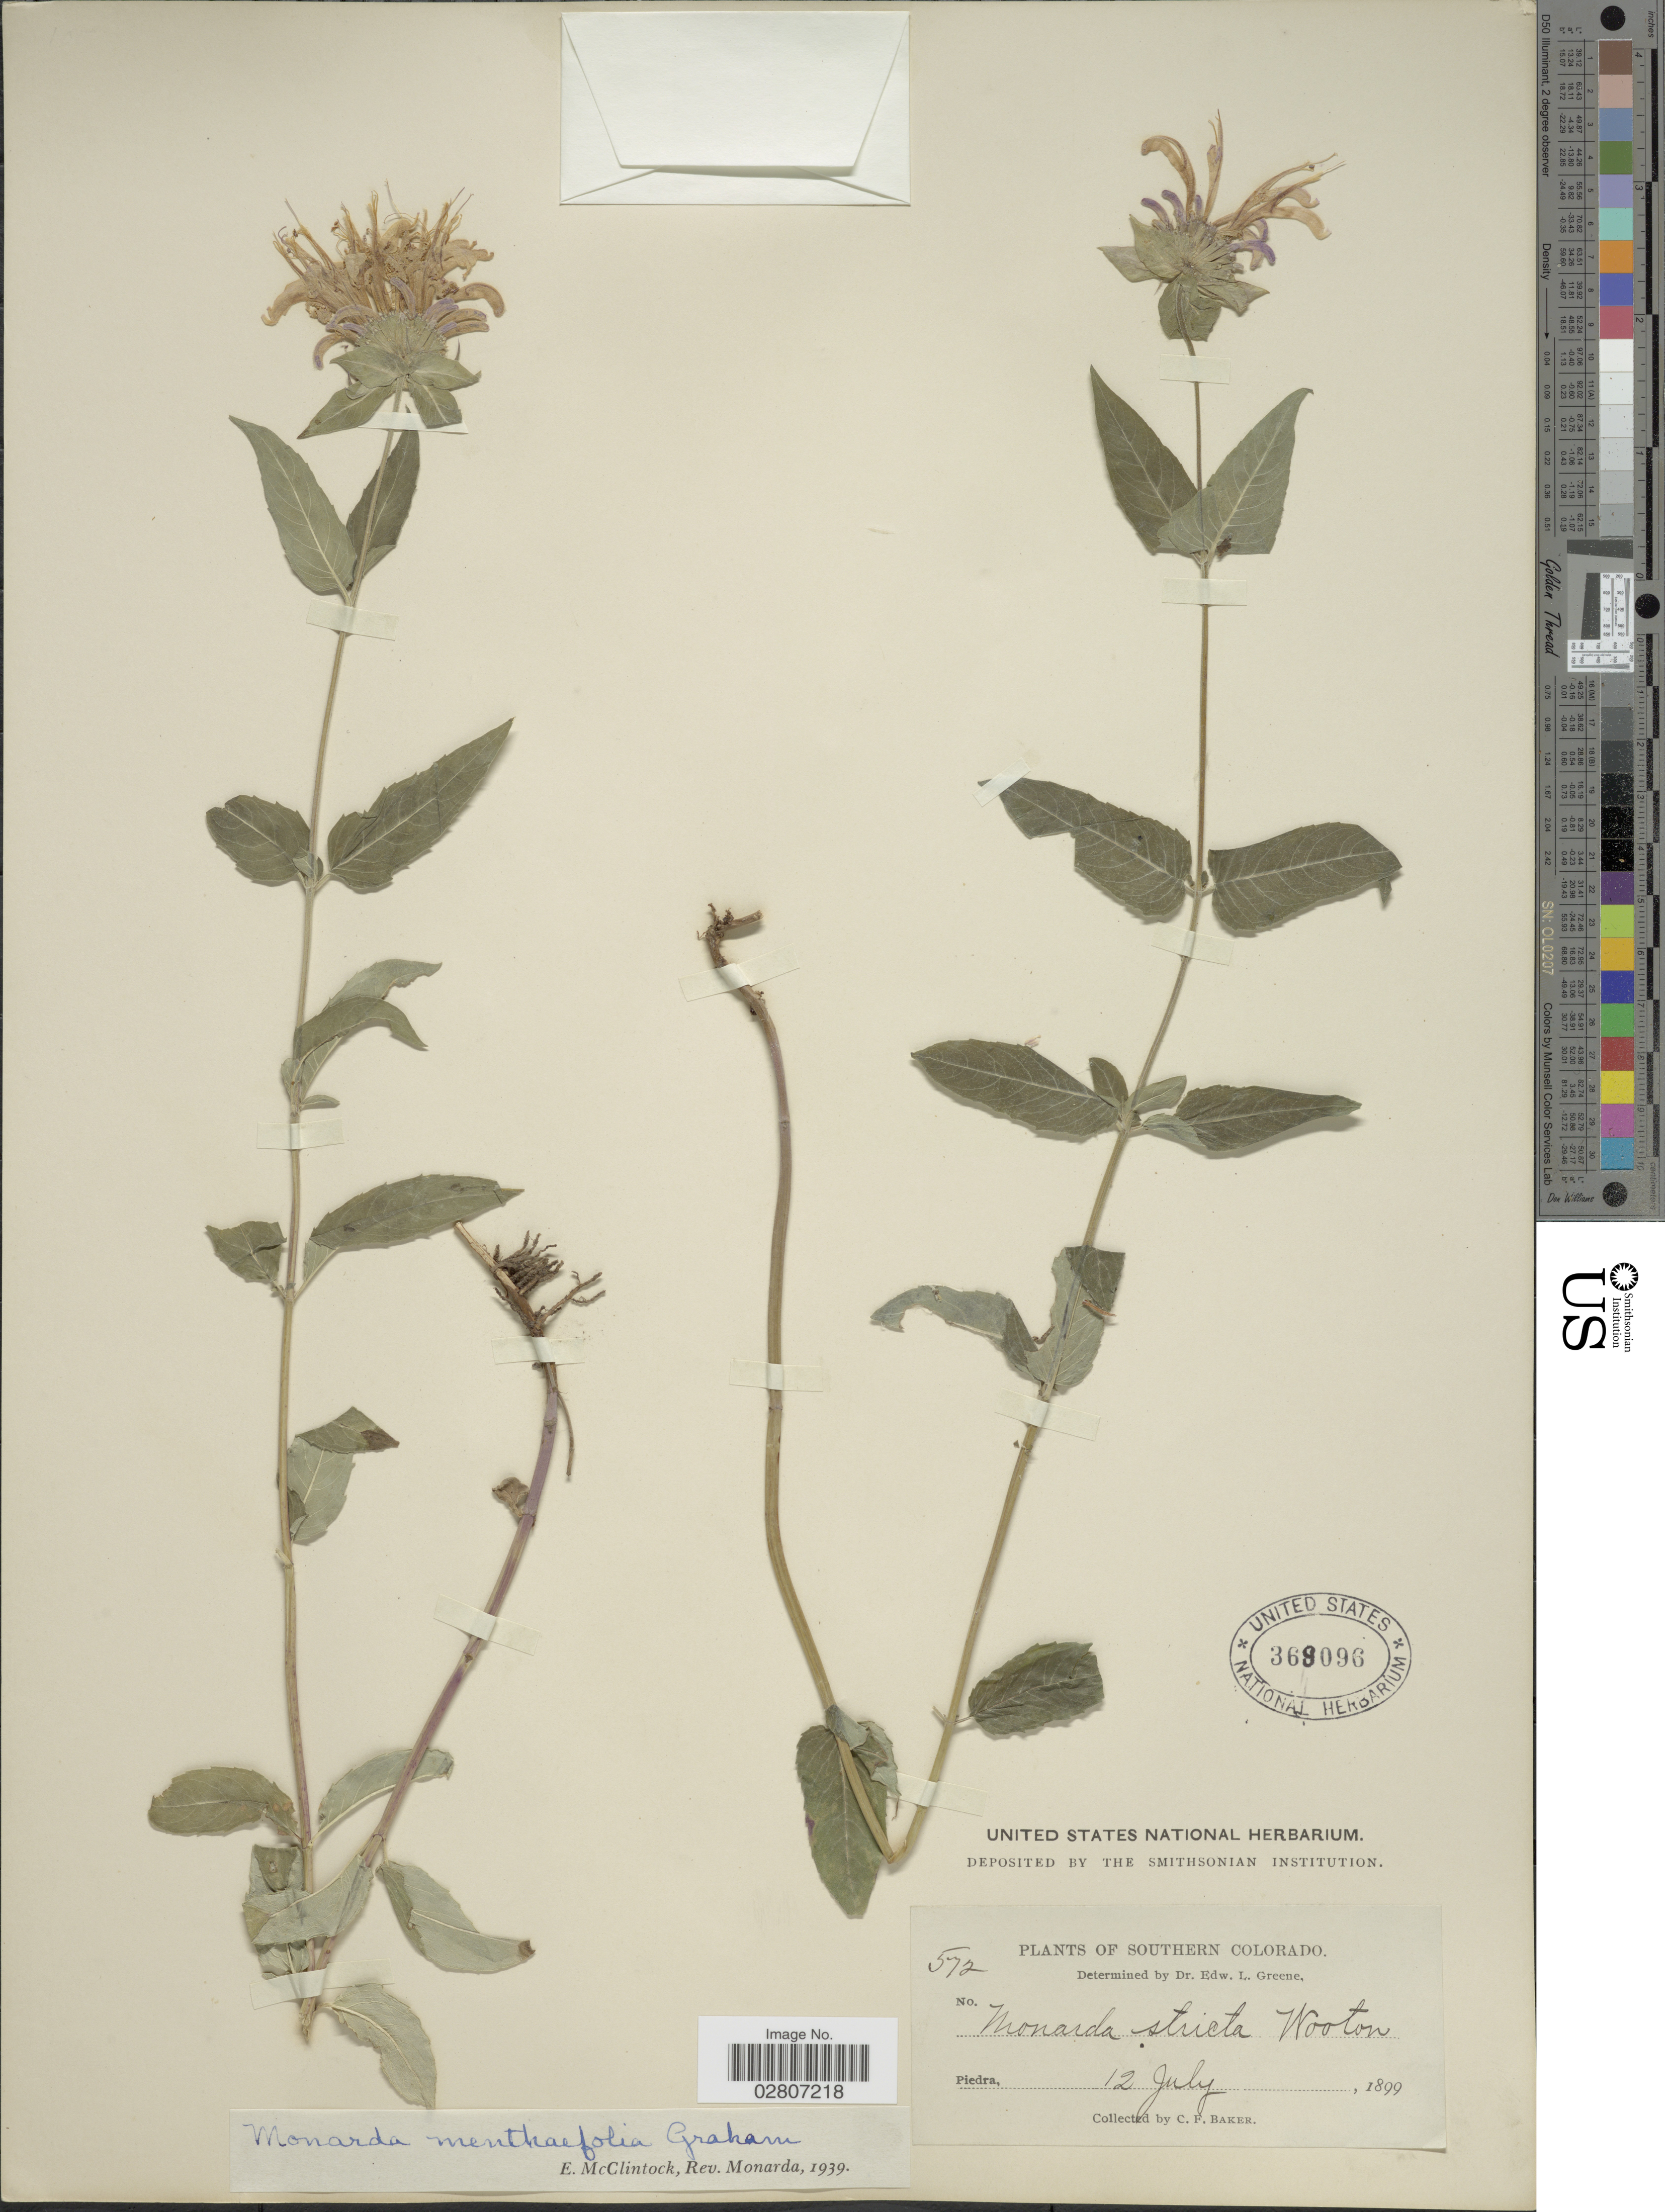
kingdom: Plantae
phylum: Tracheophyta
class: Magnoliopsida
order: Lamiales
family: Lamiaceae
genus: Monarda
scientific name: Monarda fistulosa var. menthifolia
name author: (Graham) Fernald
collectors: C. F. Baker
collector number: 572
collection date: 1899-07-12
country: United States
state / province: Colorado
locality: Southern Colorado.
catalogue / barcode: US 368096